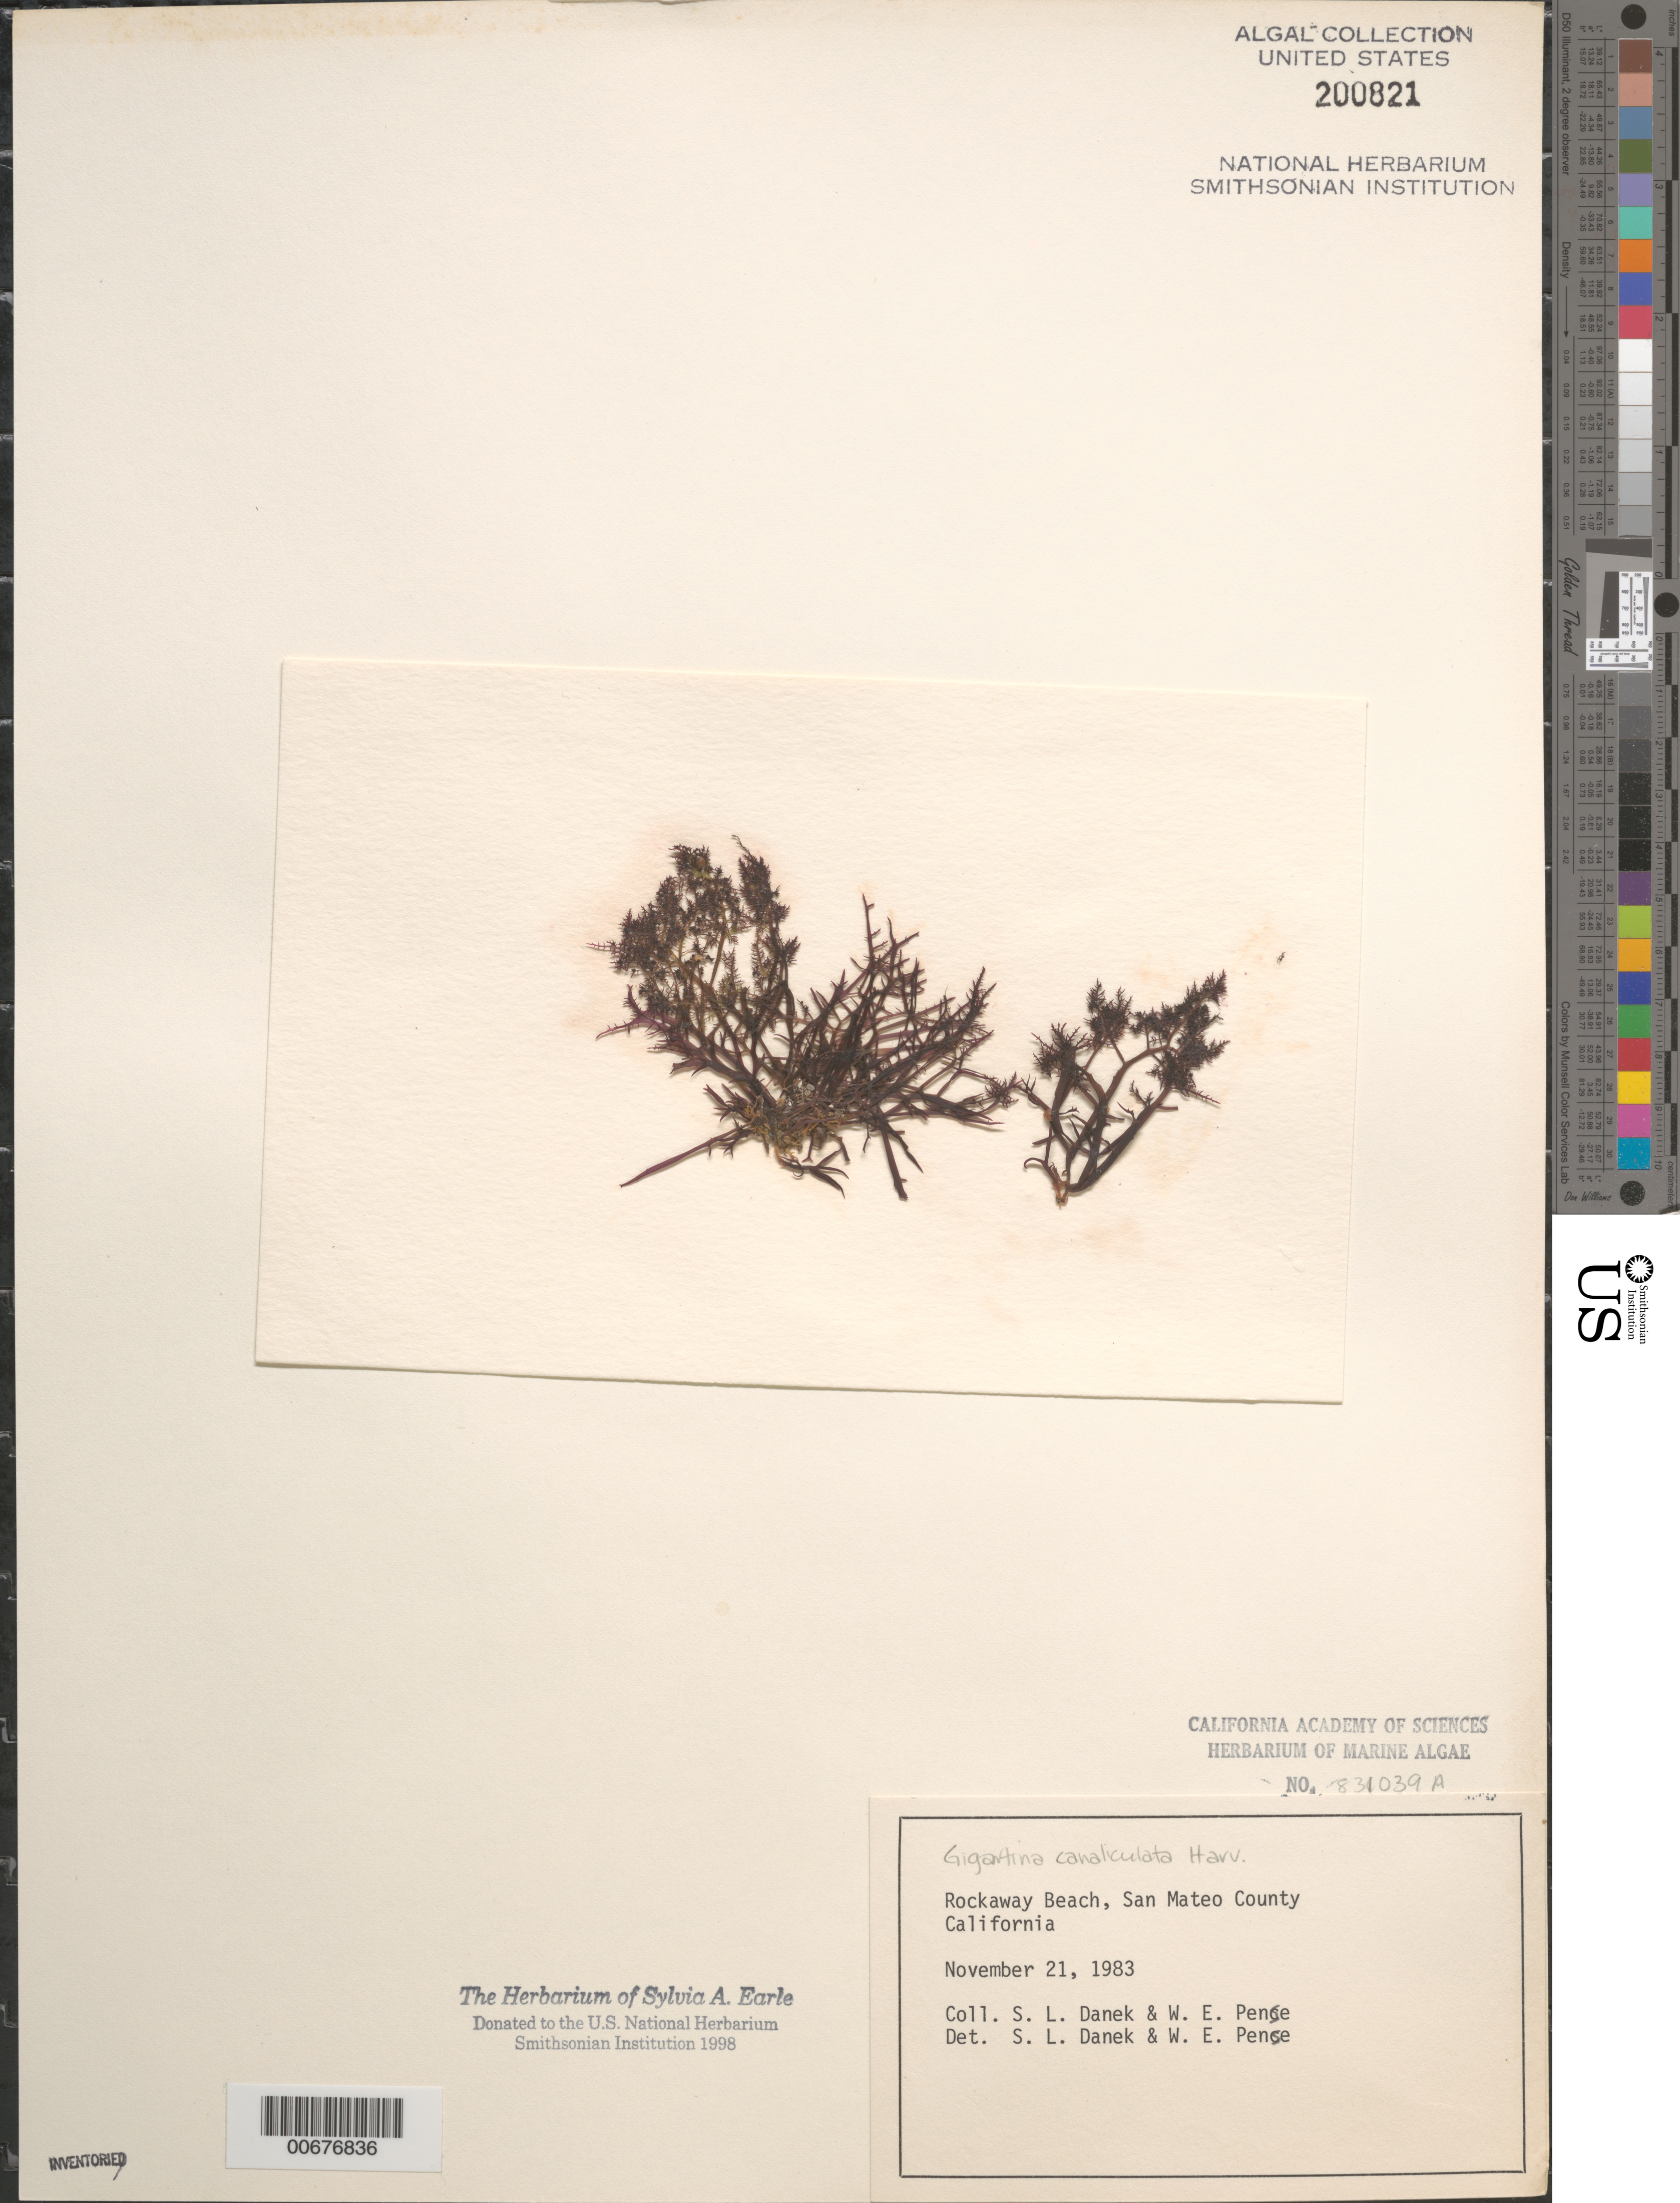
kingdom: Plantae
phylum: Rhodophyta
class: Florideophyceae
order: Gigartinales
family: Gigartinaceae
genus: Chondracanthus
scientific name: Chondracanthus canaliculatus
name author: (Harv.) Guiry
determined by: Algae name updating Project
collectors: S. Danek & W. Pense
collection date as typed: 21 Nov 1983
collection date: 1983-11-21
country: United States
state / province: California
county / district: San Mateo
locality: Rockaway Beach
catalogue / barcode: US 200821